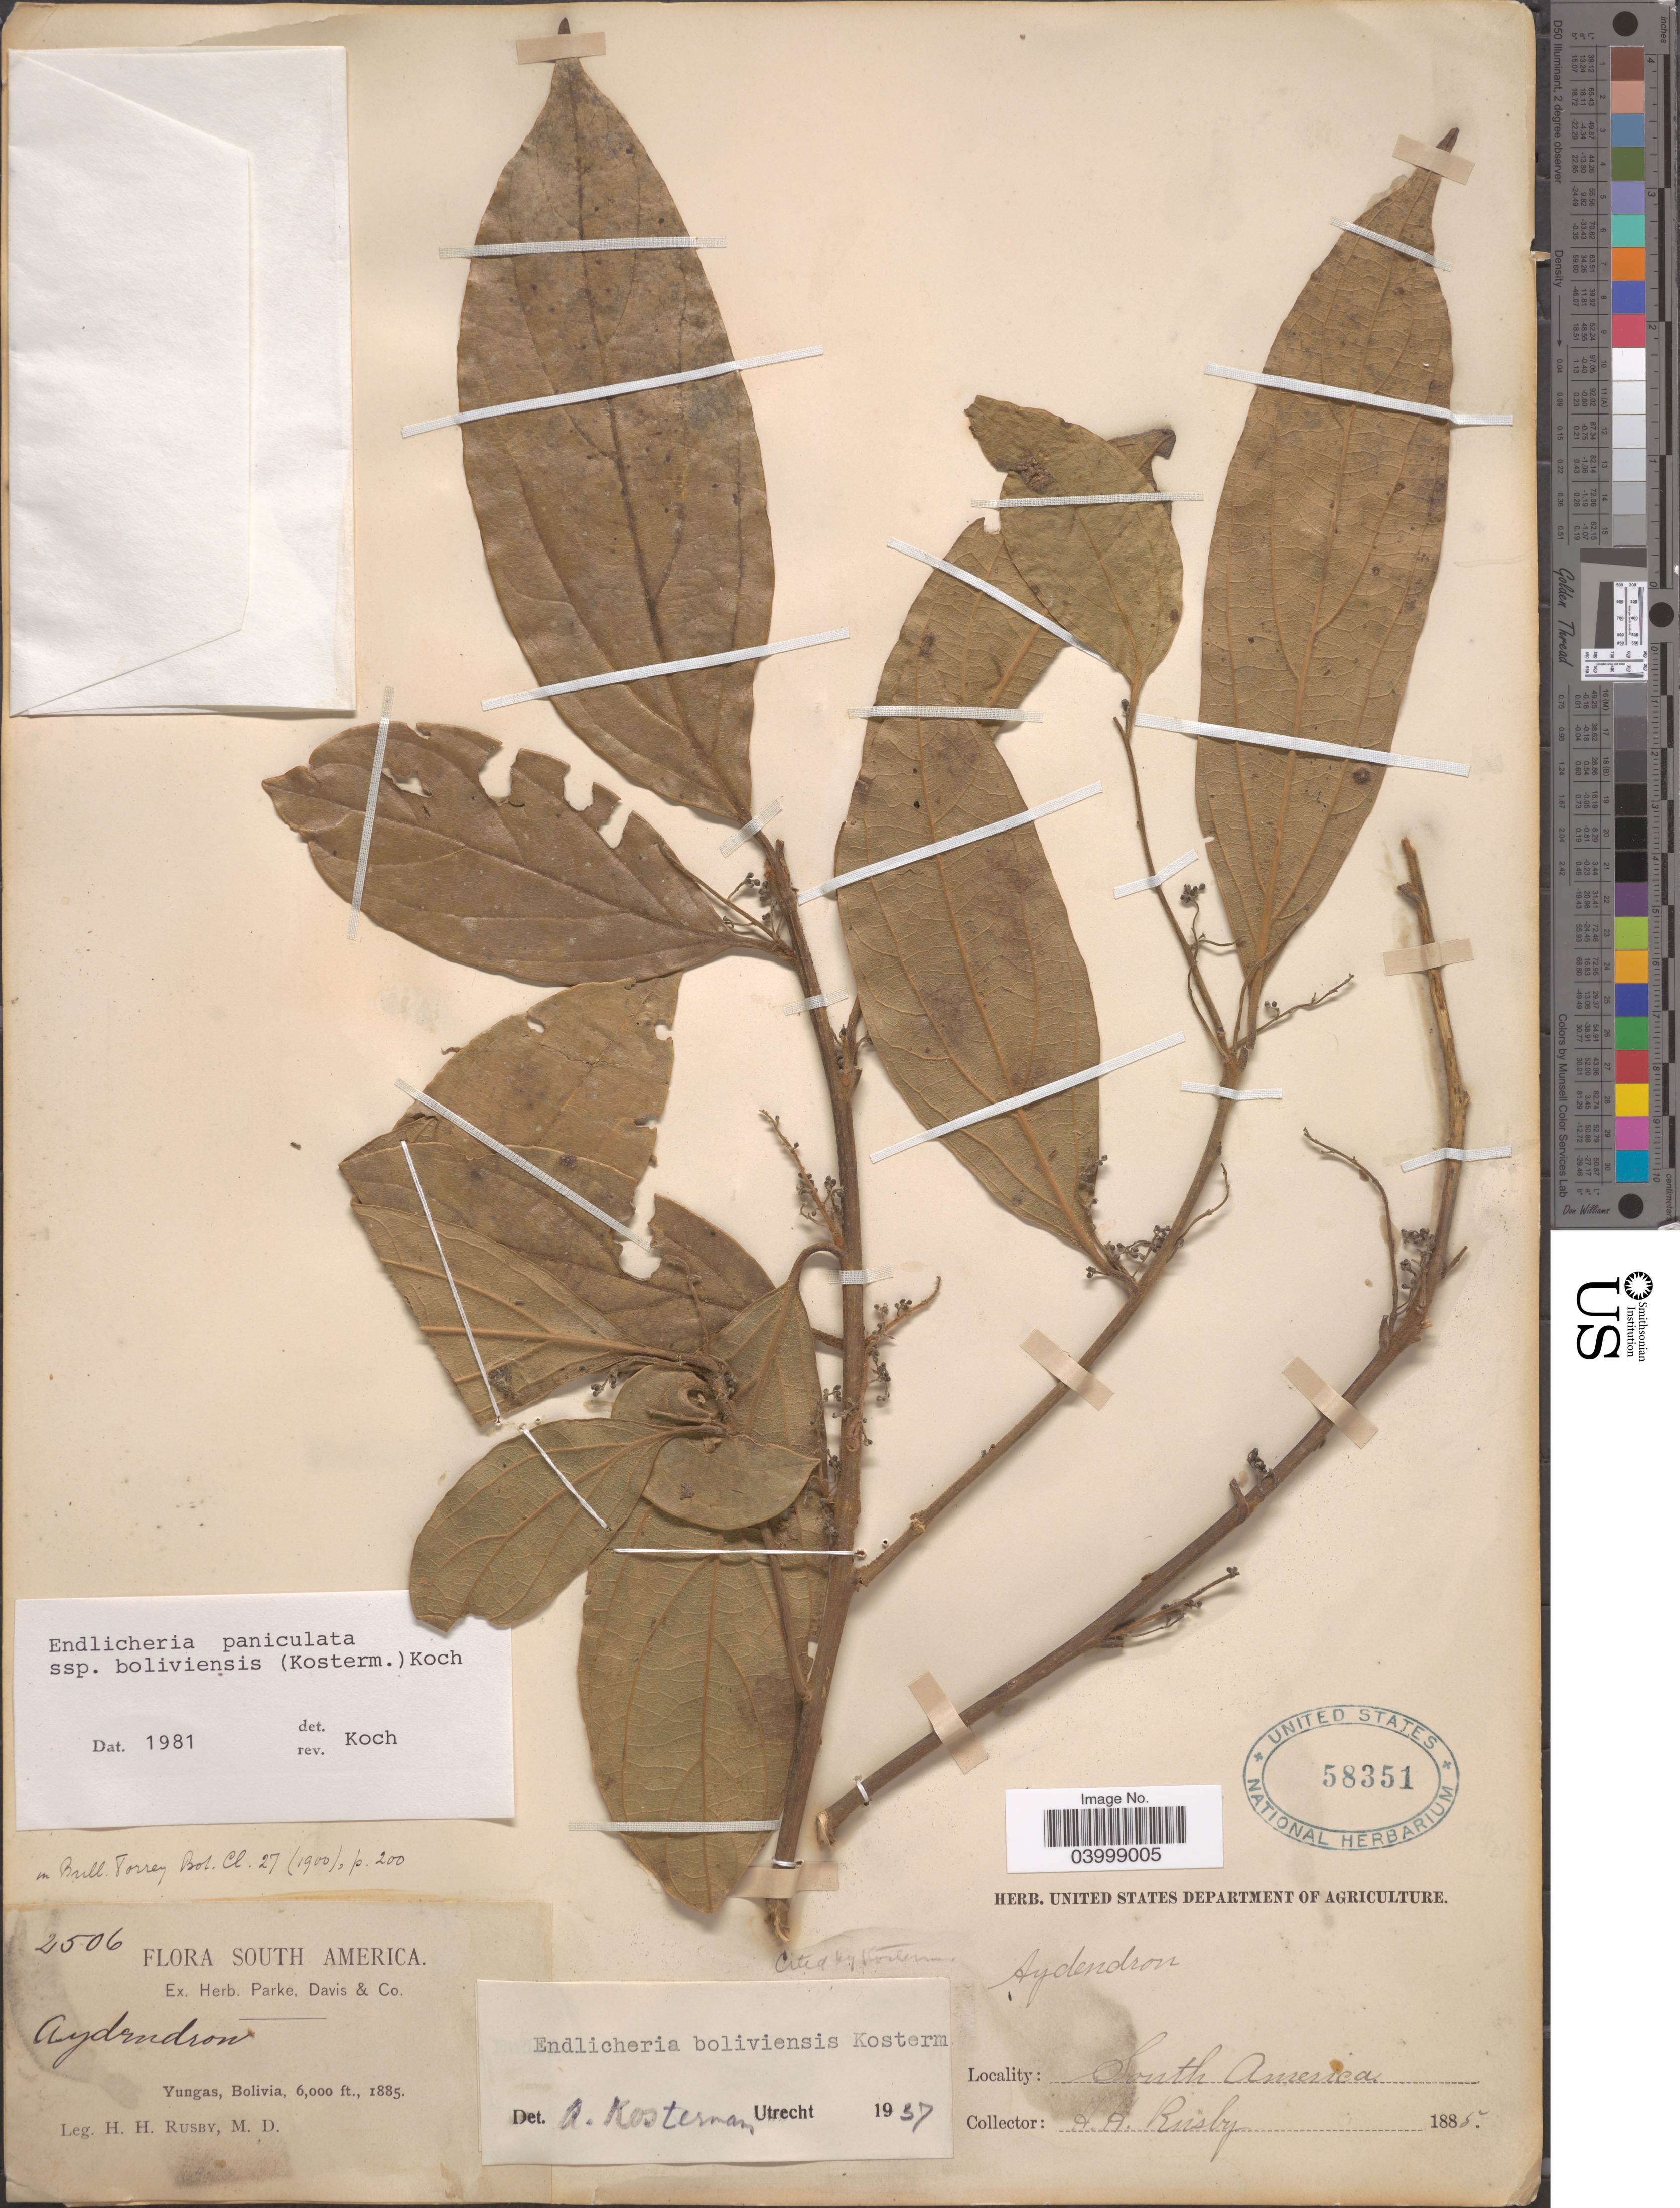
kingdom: Plantae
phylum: Tracheophyta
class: Magnoliopsida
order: Laurales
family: Lauraceae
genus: Endlicheria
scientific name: Endlicheria paniculata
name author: (Spreng.) J.F. Macbr.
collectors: H. H. Rusby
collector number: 2506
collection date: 1885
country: Bolivia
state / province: La Paz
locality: Yungas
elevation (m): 1829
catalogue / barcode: US 58351